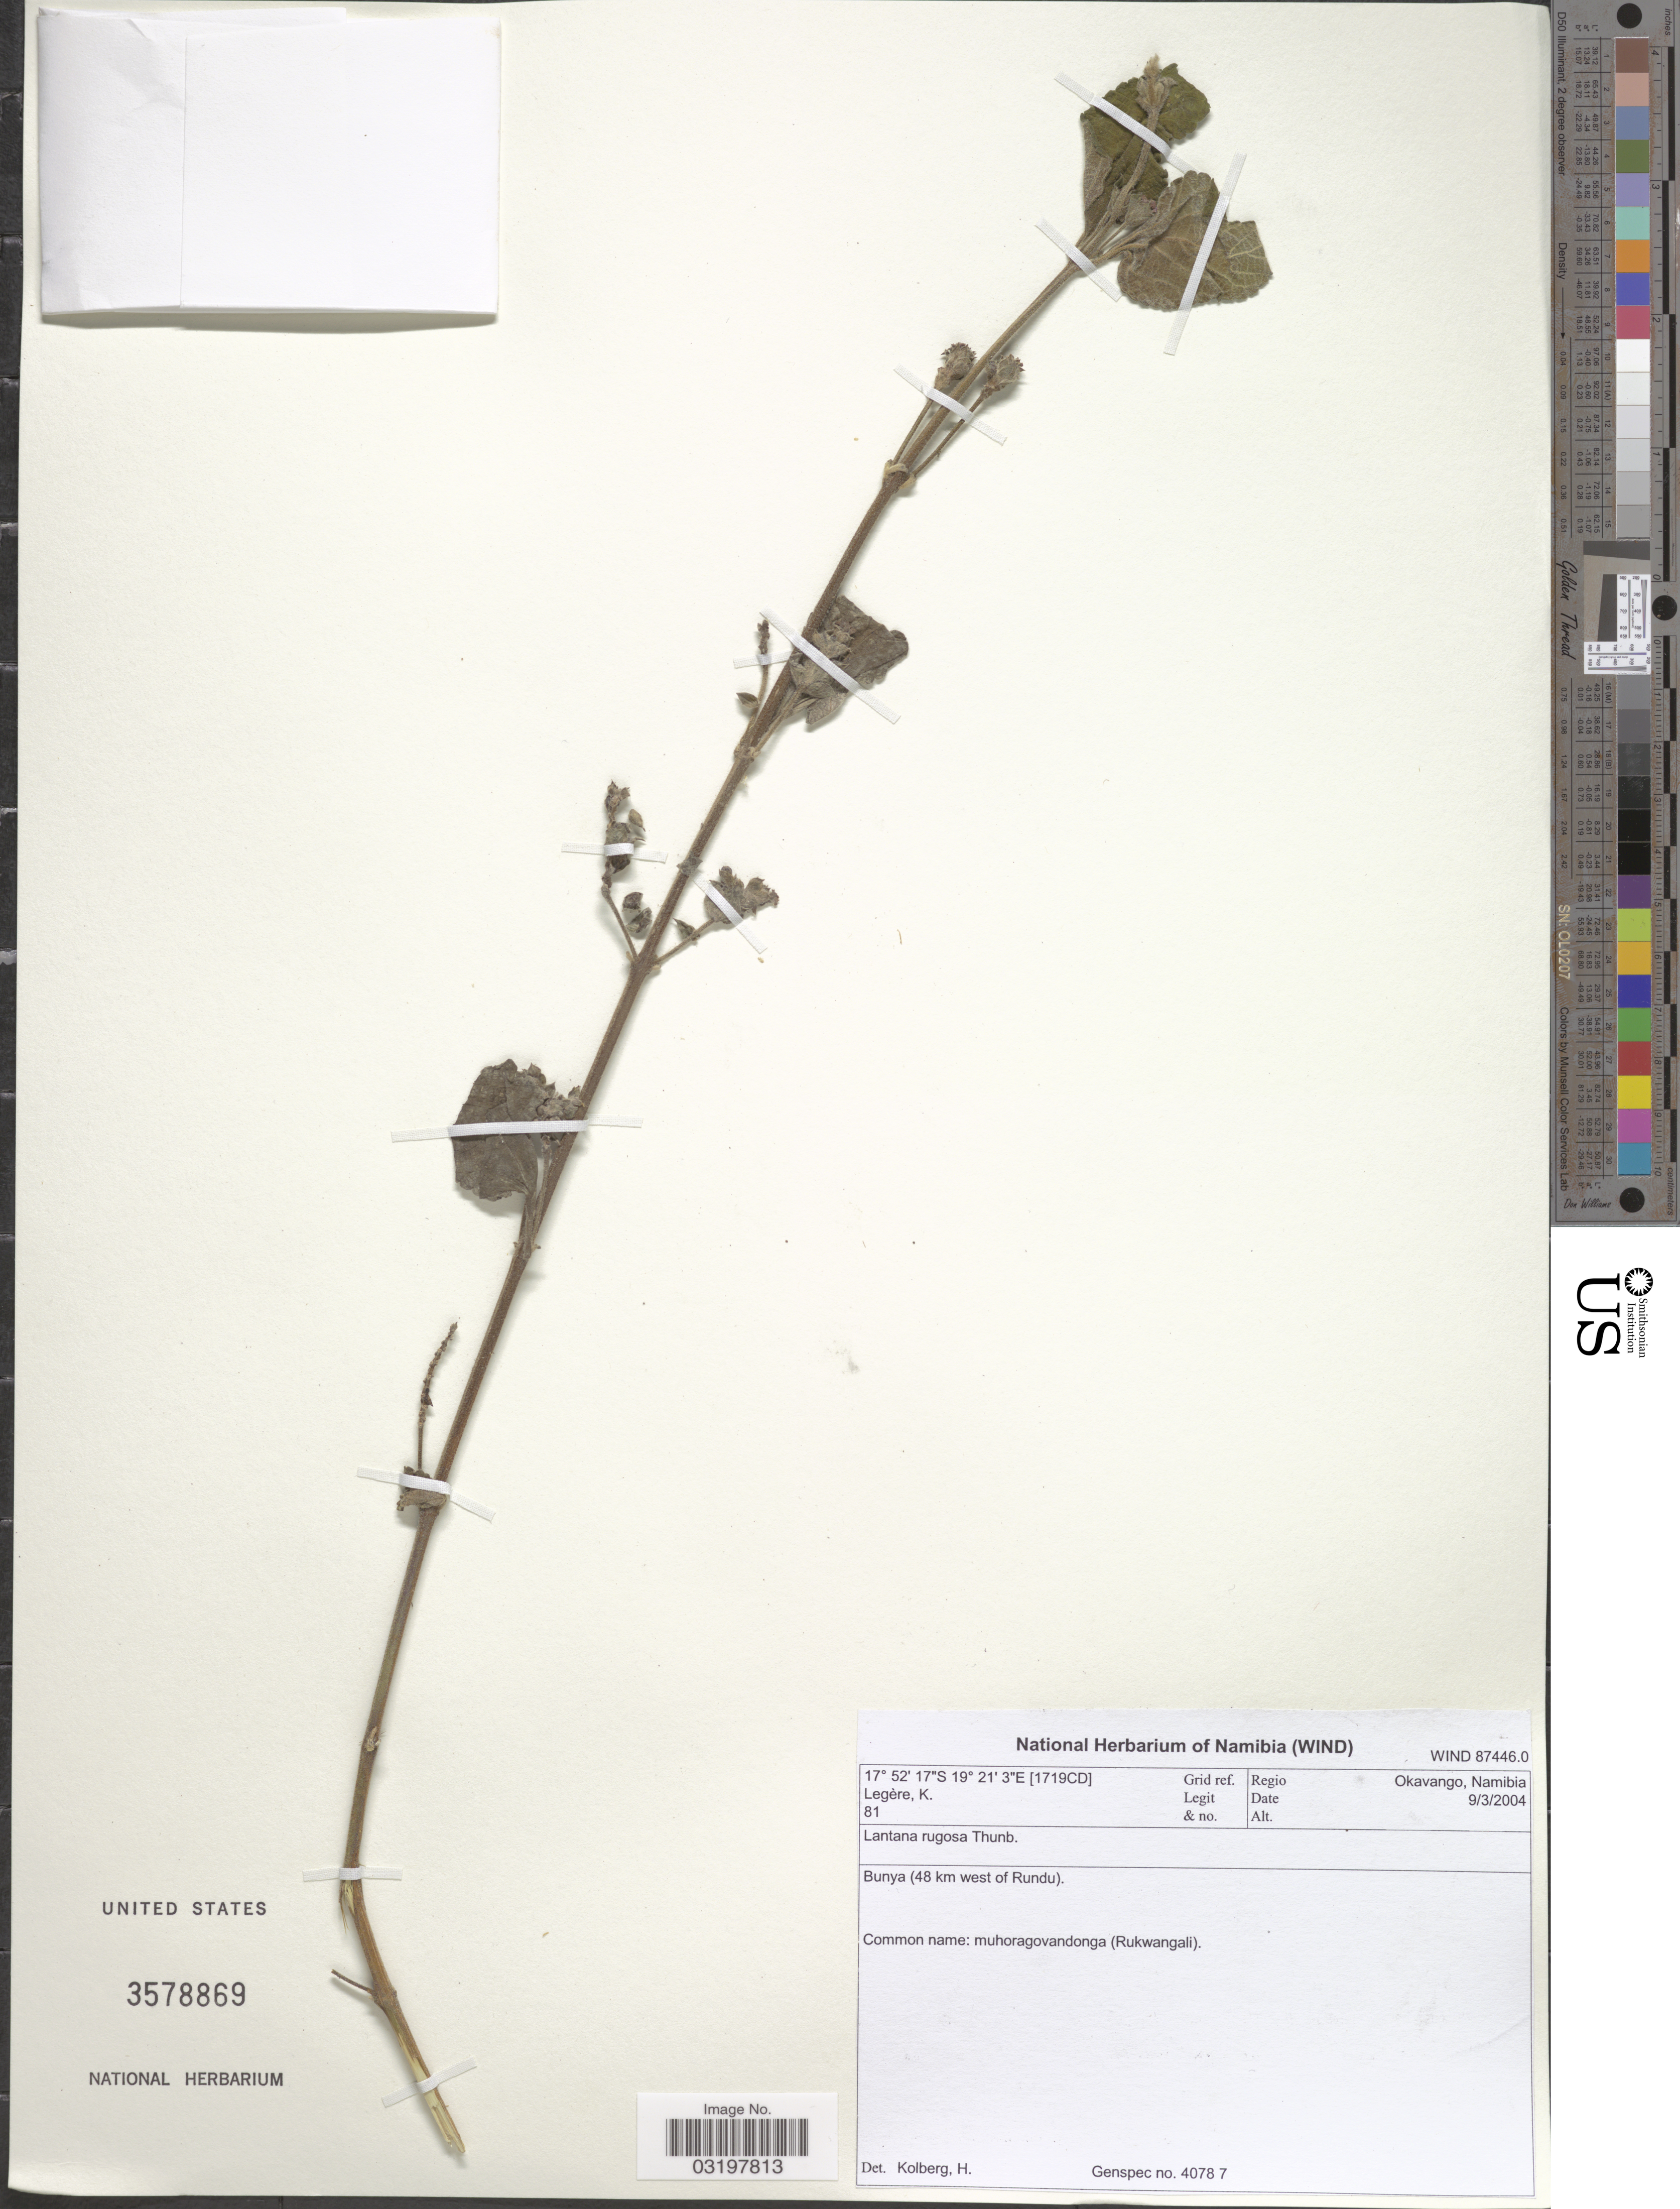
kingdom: Plantae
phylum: Tracheophyta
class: Magnoliopsida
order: Lamiales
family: Verbenaceae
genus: Lantana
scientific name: Lantana rugosa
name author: Thunb.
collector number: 81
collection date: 2004-03-09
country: Namibia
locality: [1719CD] Grid ref., Regio Okavango, Namibia, Bunya (48 km west of Rundu).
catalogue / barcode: US 3578869